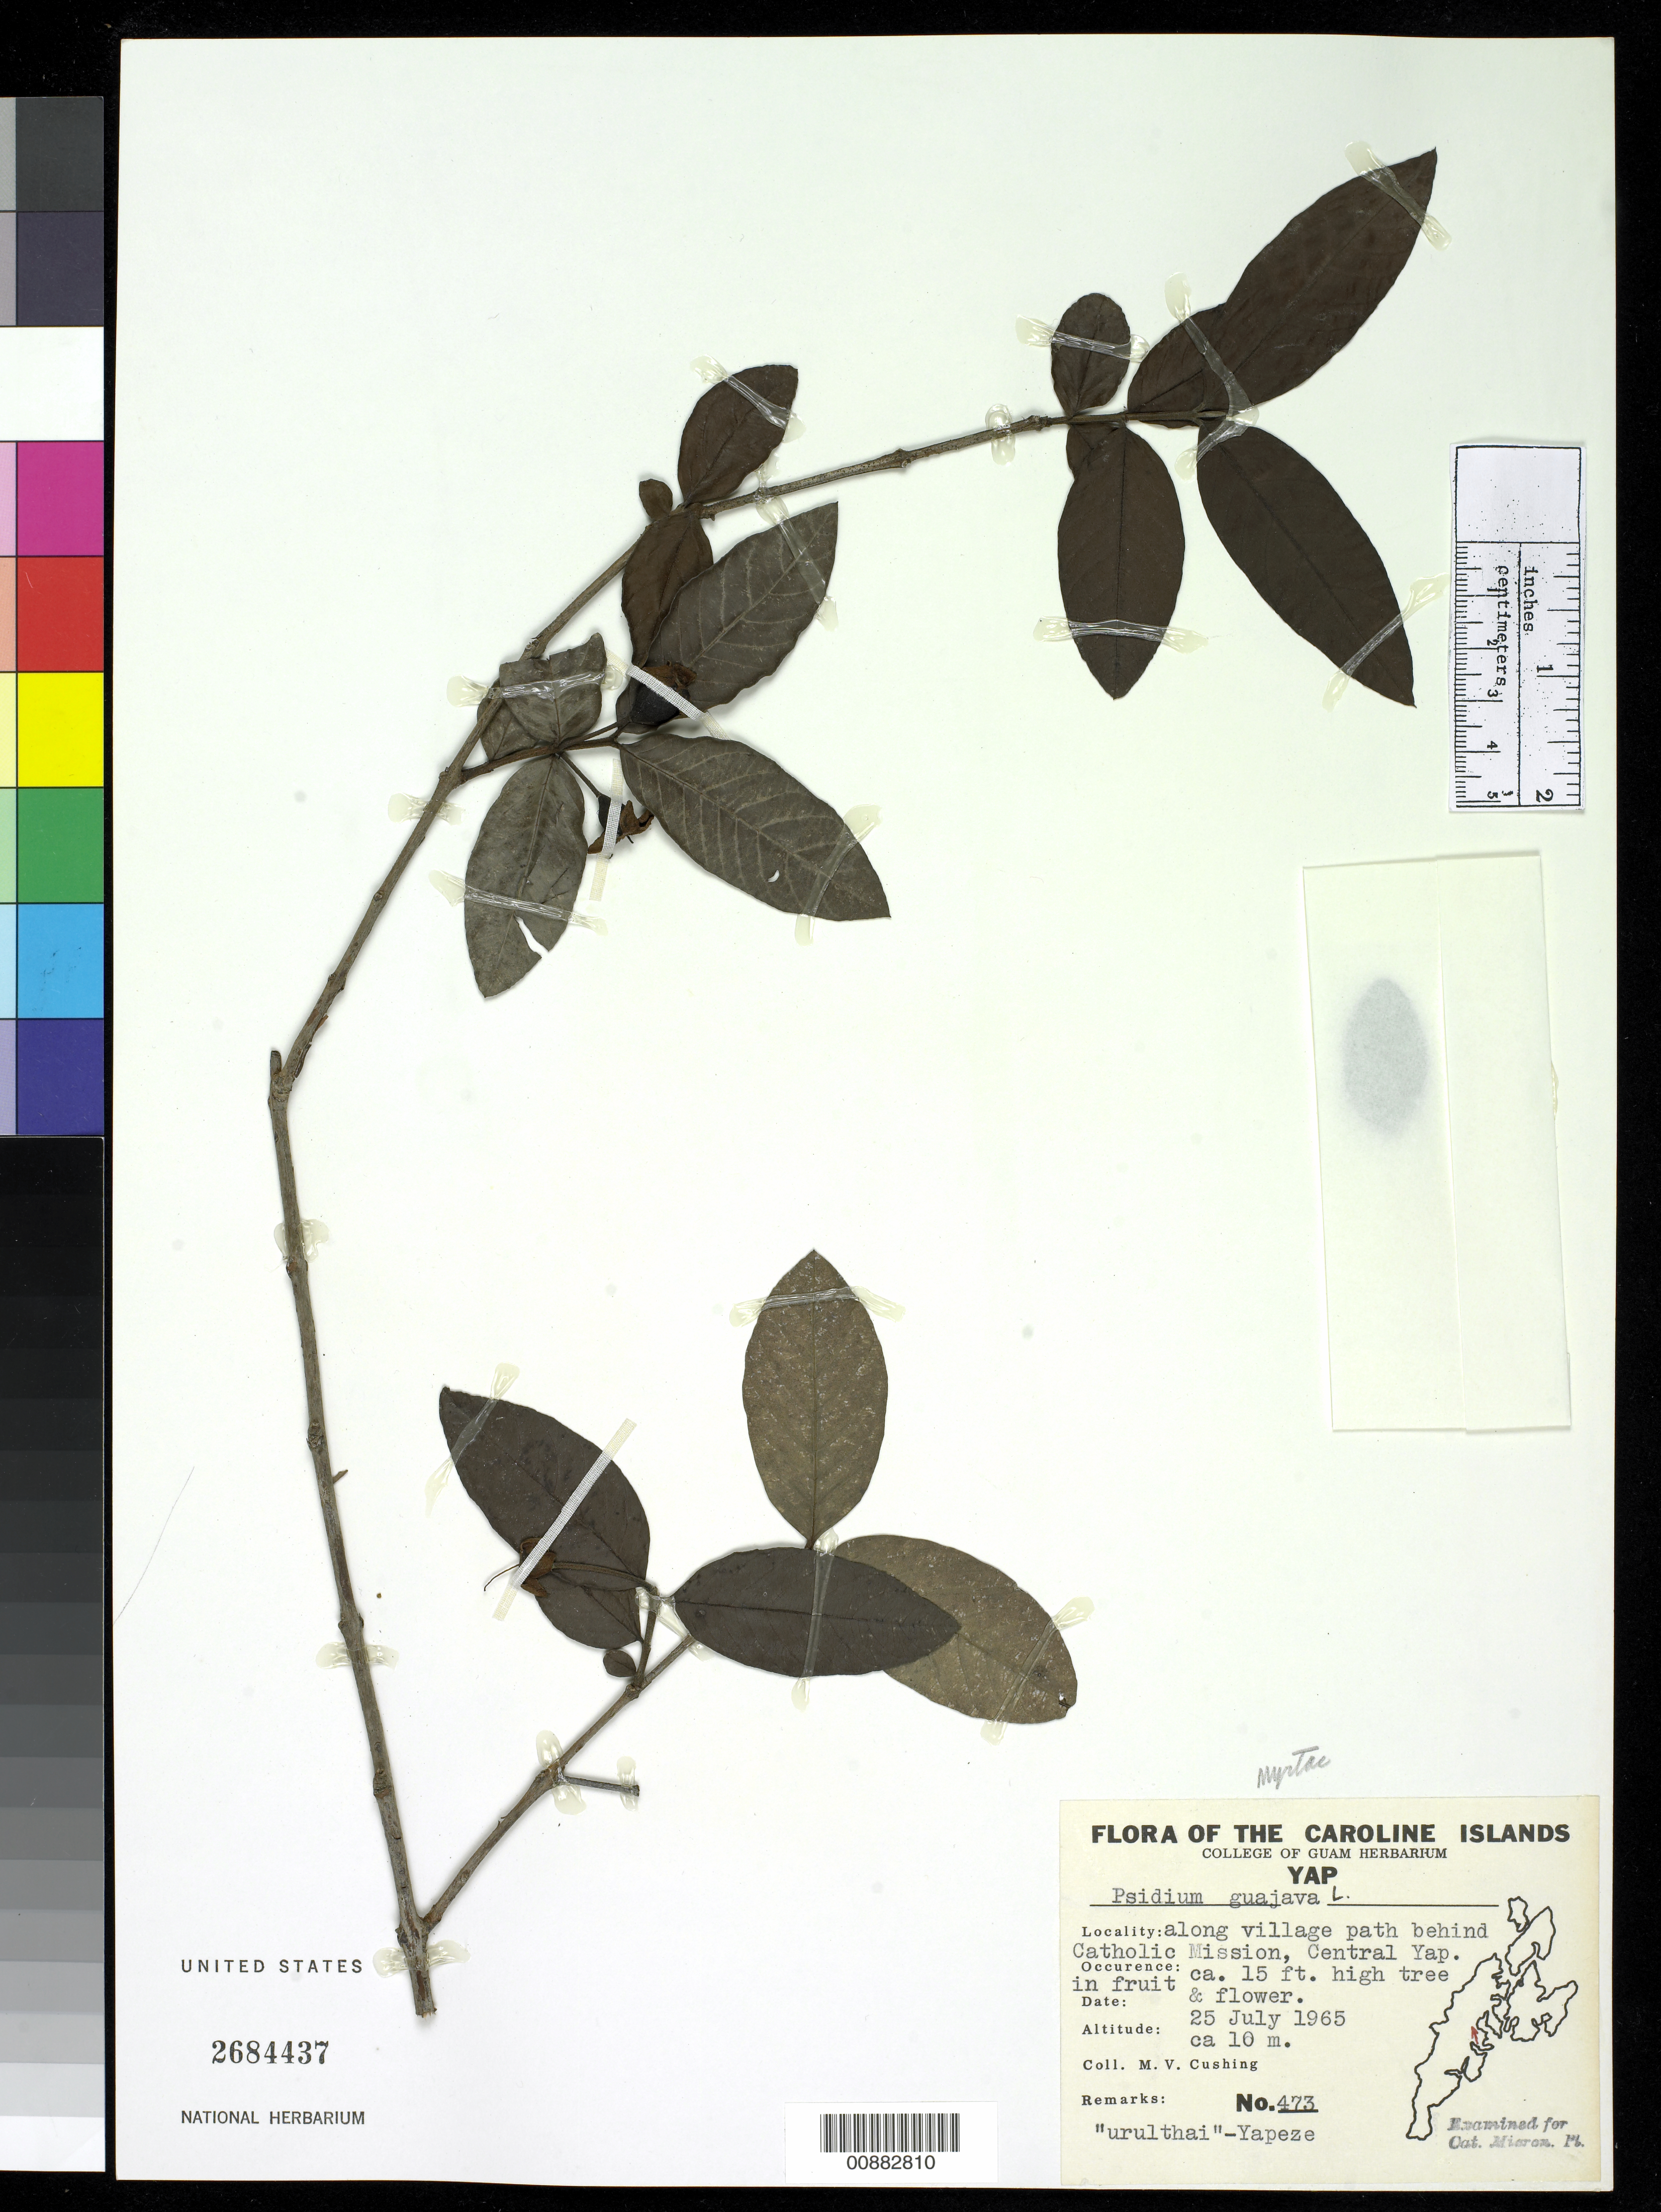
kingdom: Plantae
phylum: Tracheophyta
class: Magnoliopsida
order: Myrtales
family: Myrtaceae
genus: Psidium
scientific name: Psidium guajava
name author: L.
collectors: M. V. Cushing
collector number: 473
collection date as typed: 25 Jul 1965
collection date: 1965-07-25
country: Micronesia, Federated States of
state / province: Yap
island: Yap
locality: Central Yap, along village path behind Catholic mission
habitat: Along village path.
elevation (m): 10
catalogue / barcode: US 2684437